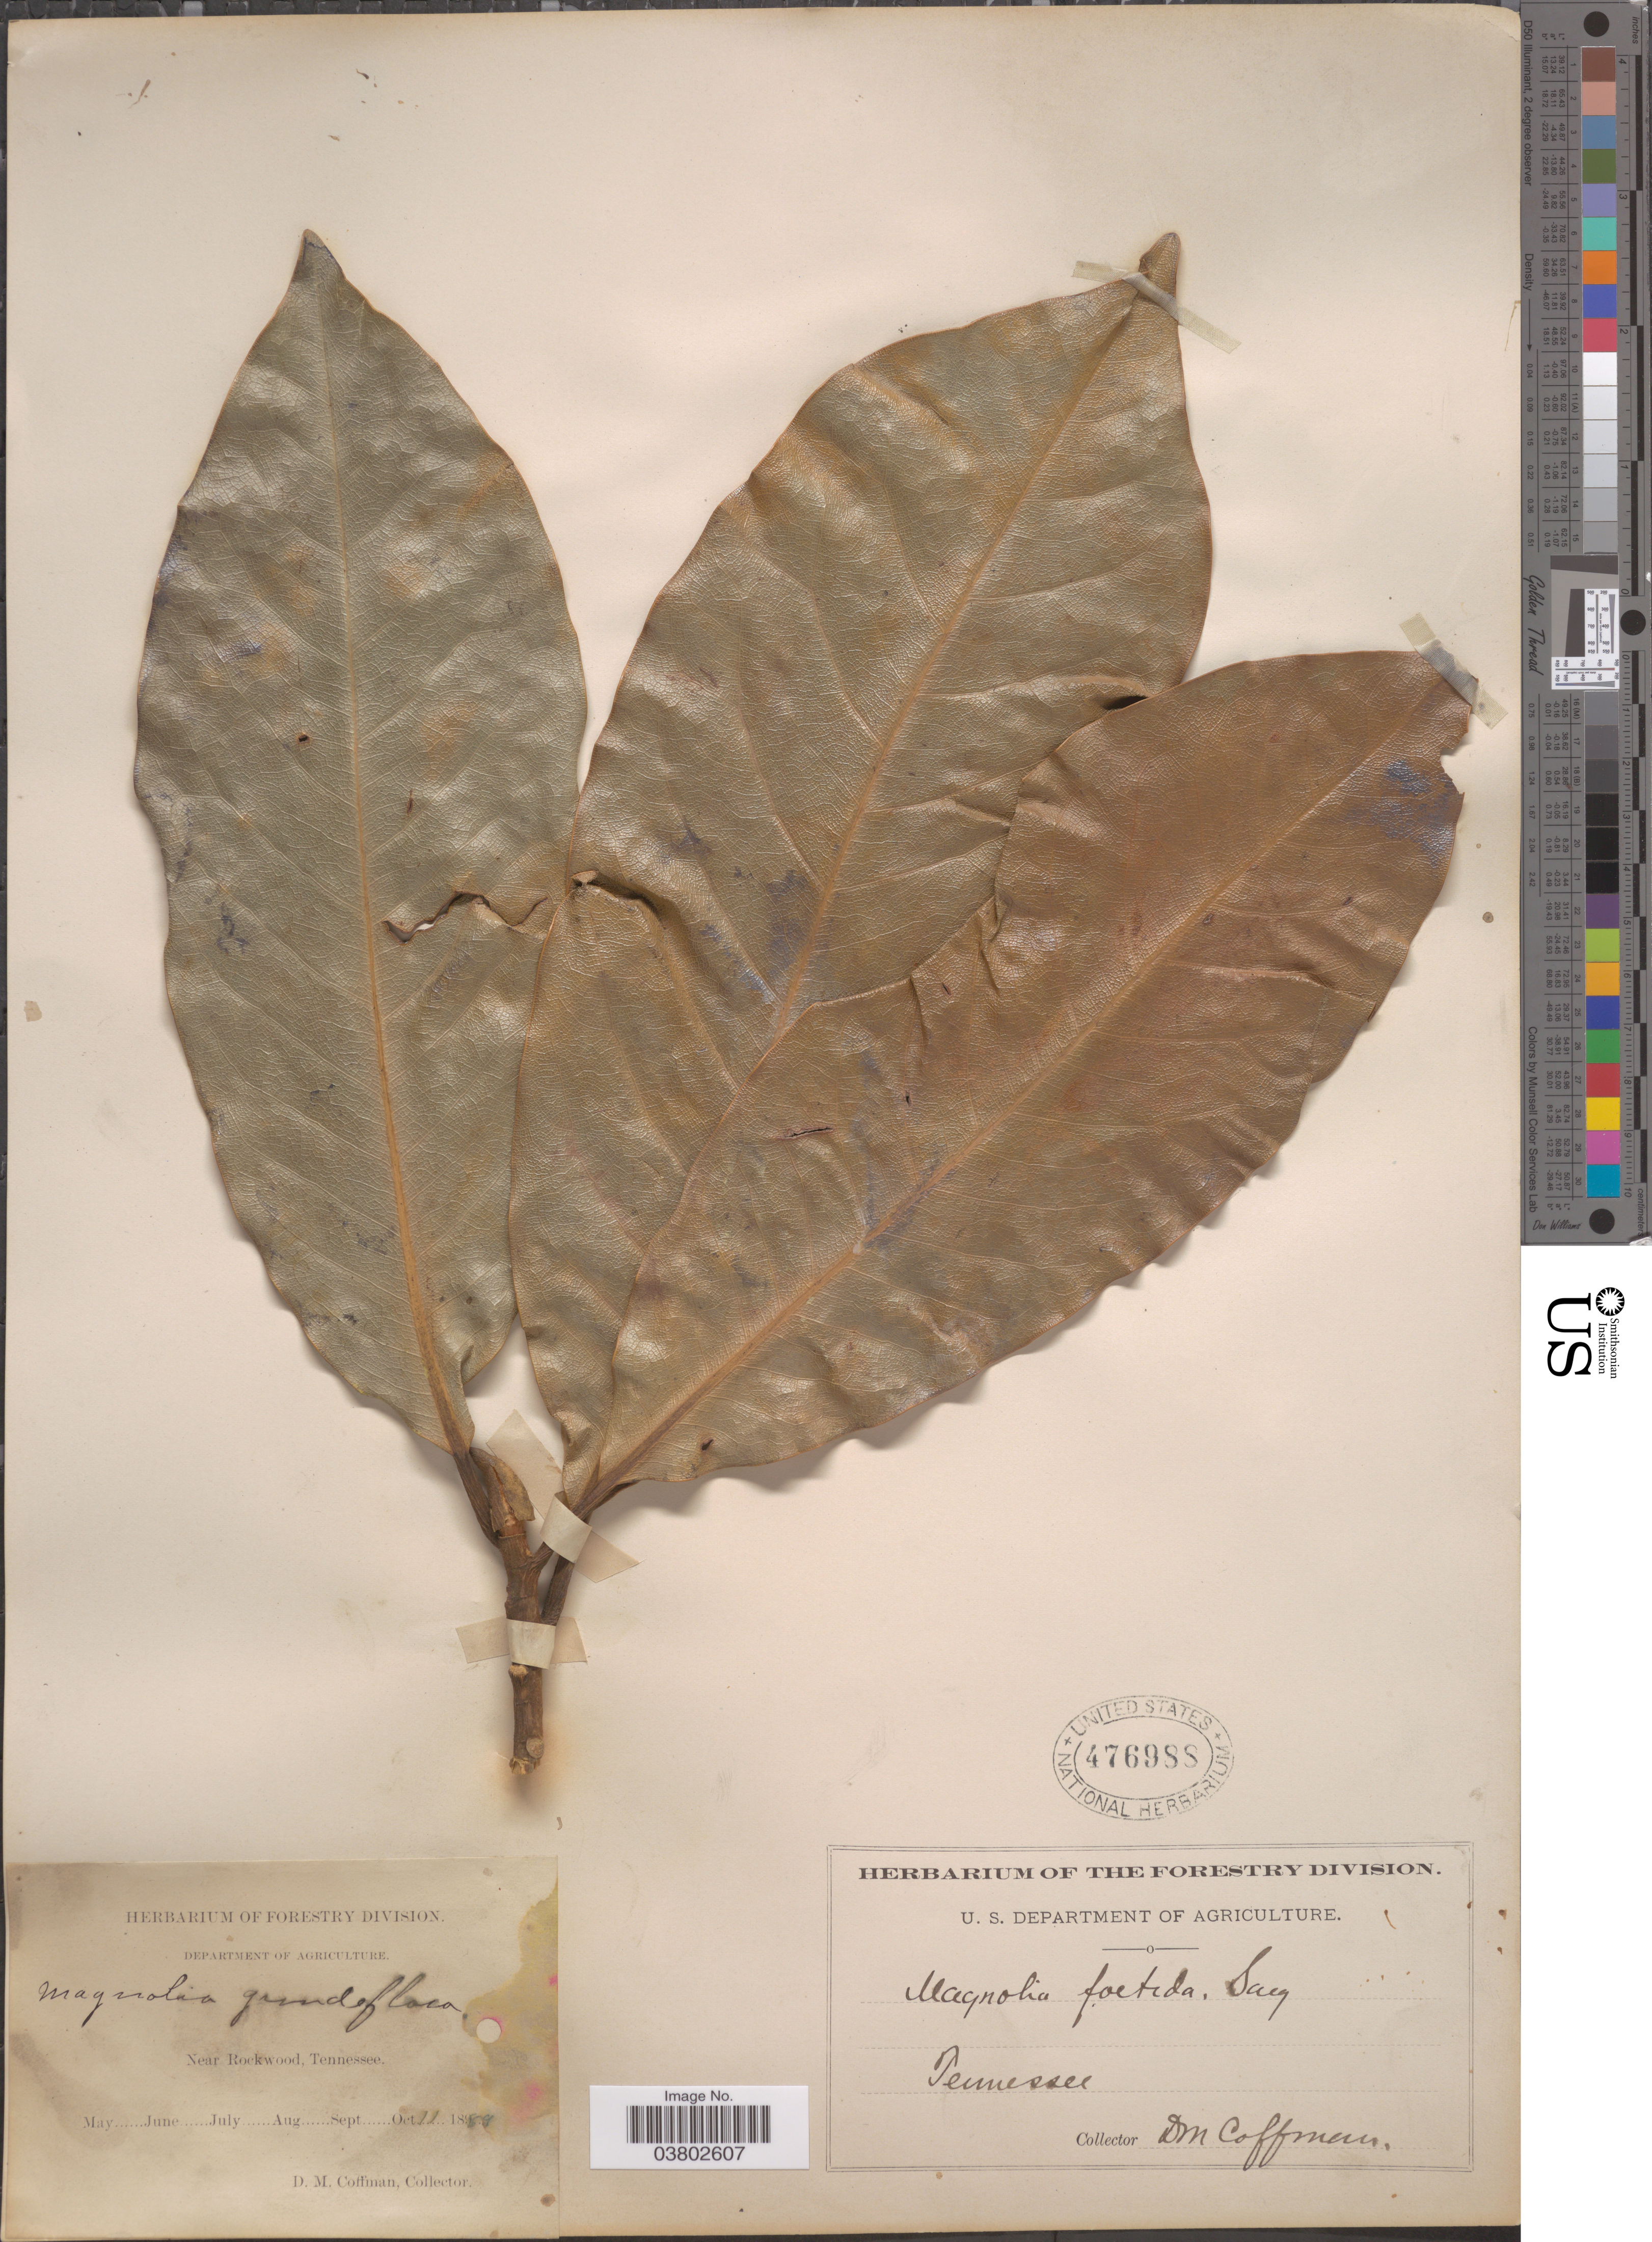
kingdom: Plantae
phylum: Tracheophyta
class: Magnoliopsida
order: Magnoliales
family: Magnoliaceae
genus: Magnolia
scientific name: Magnolia grandiflora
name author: L.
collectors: D. M. Coffman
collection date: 1888-10-11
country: United States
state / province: Tennessee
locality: Near Rockwood.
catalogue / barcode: US 476988